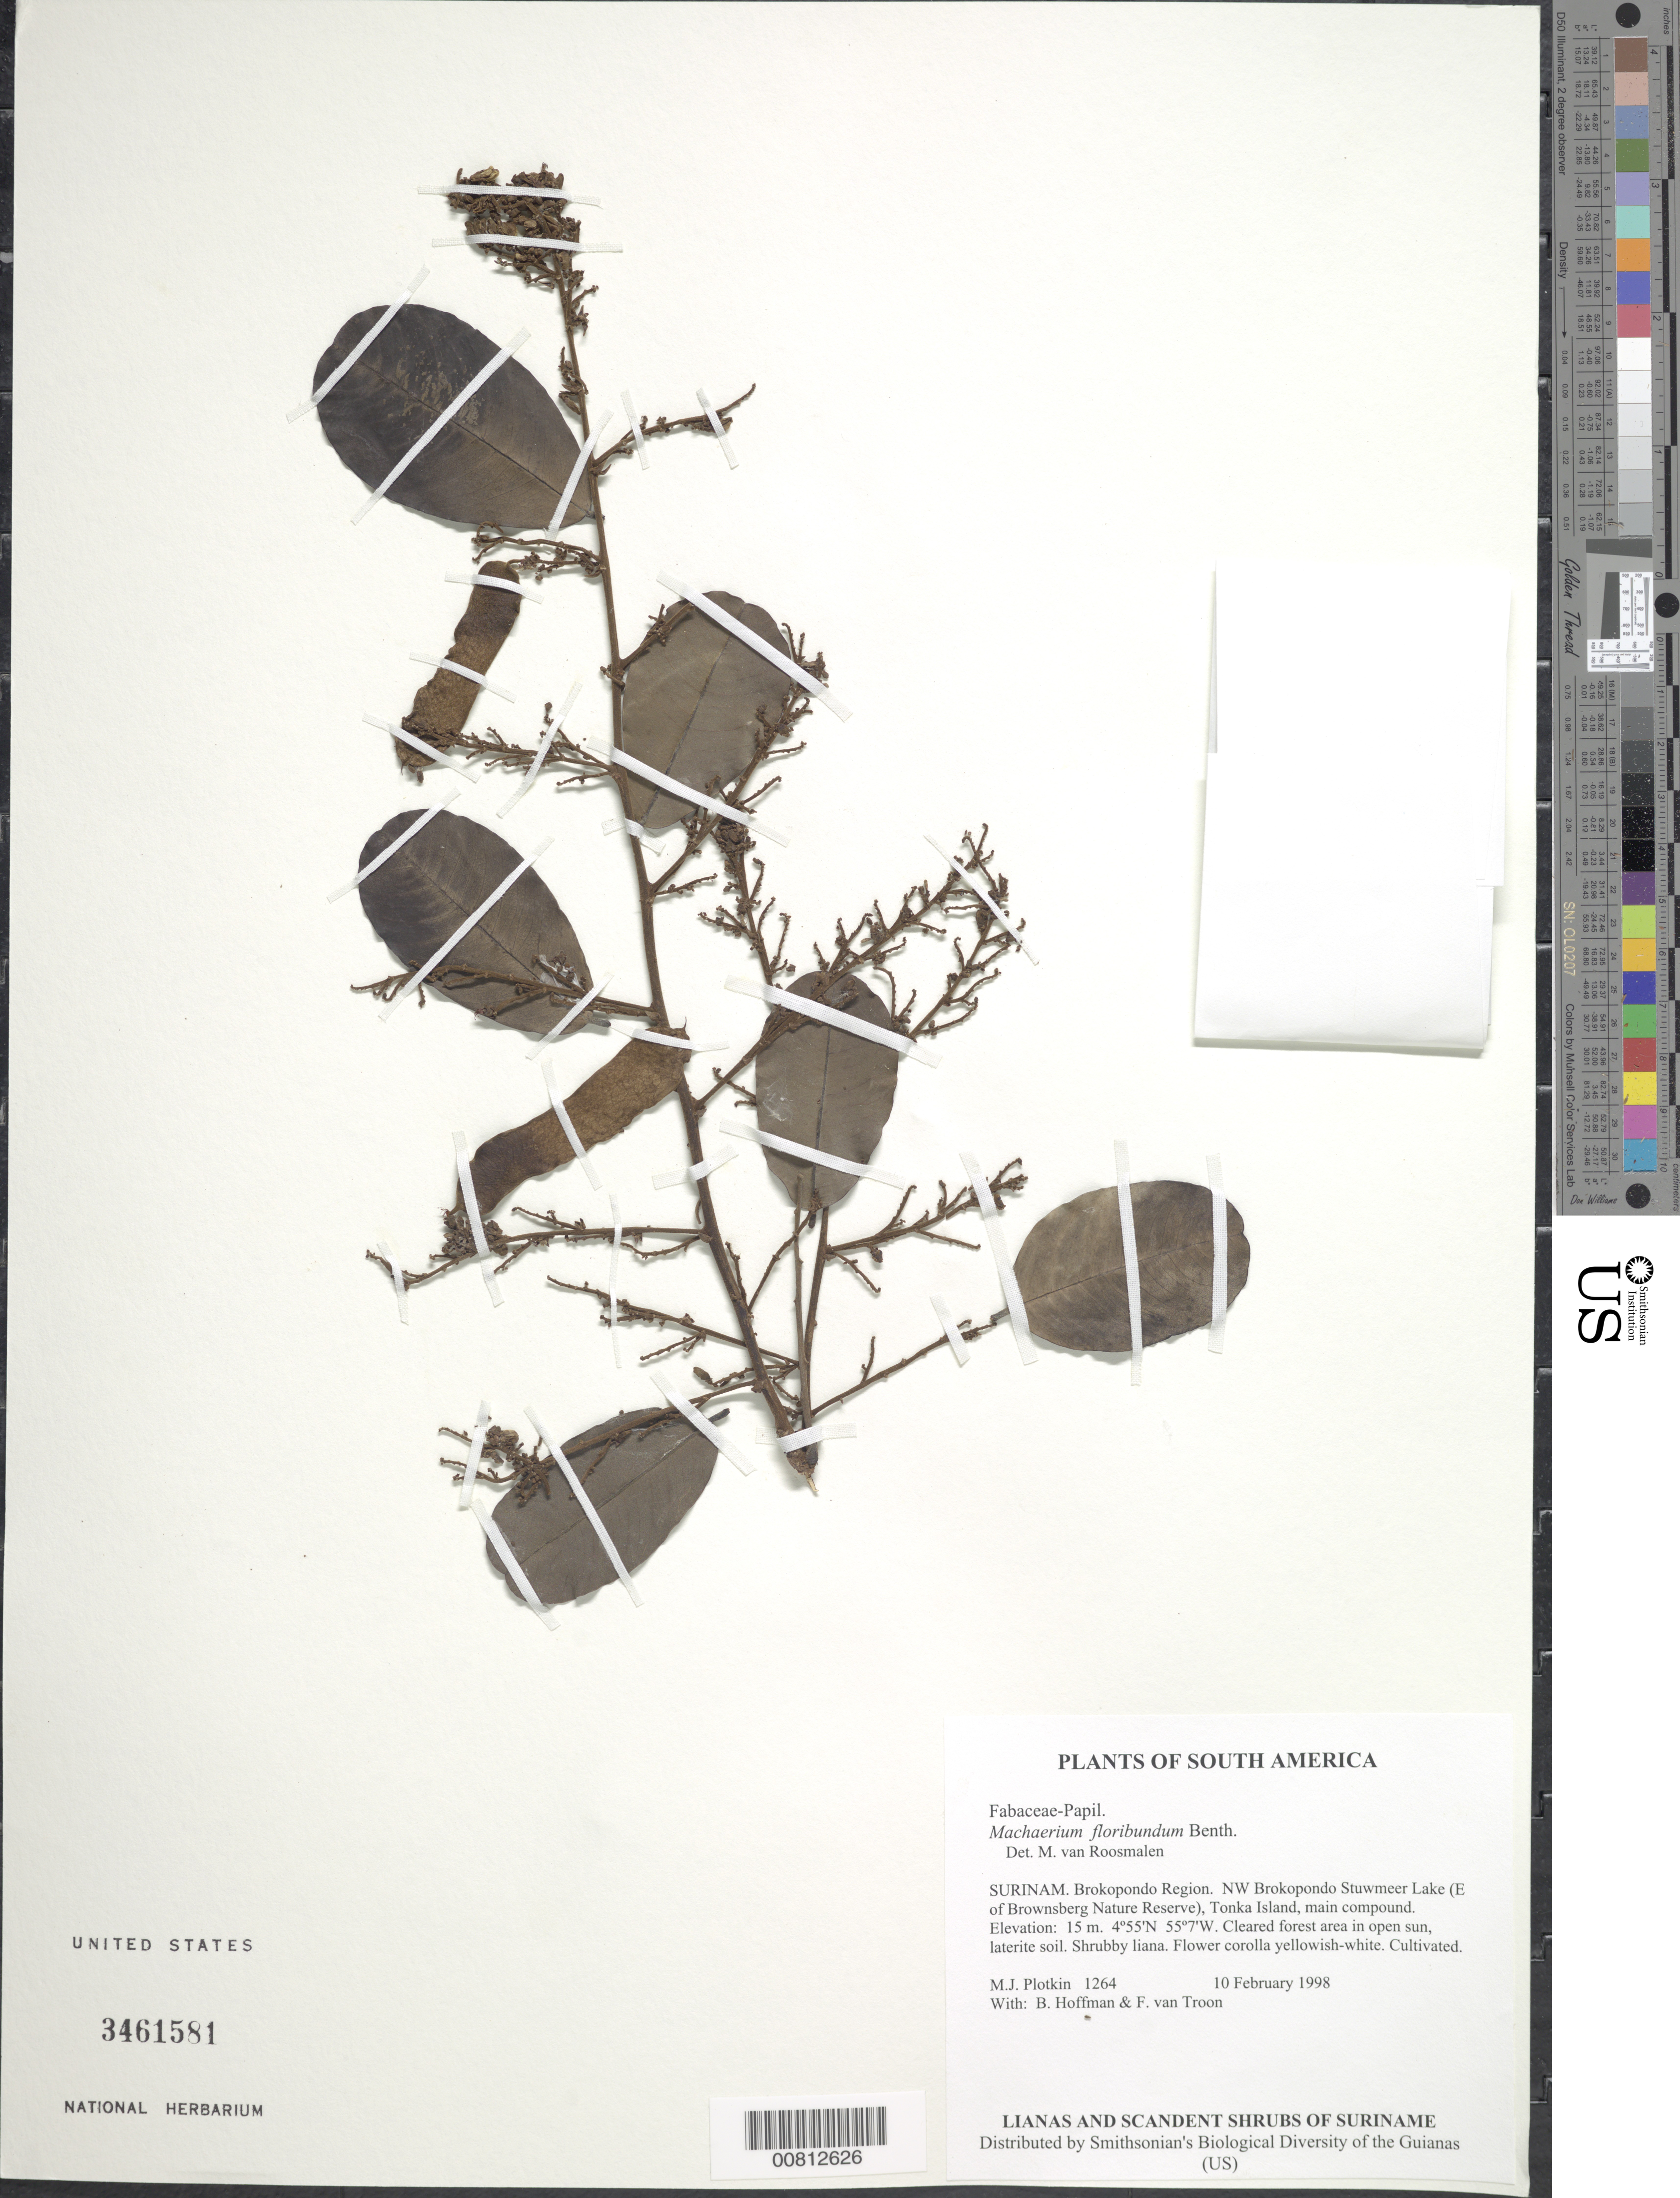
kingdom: Plantae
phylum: Tracheophyta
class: Magnoliopsida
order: Fabales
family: Fabaceae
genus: Machaerium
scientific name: Machaerium floribundum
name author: Benth.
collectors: M. Plotkin, B. Hoffman & F. Van Troon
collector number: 1264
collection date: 1998-02-10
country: Suriname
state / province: Brokopondo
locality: NW Brokopondo Stuwmeer Lake (E of Brownsberg Nature Reserve), Tonka Island, main compound.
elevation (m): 15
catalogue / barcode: US 3461581